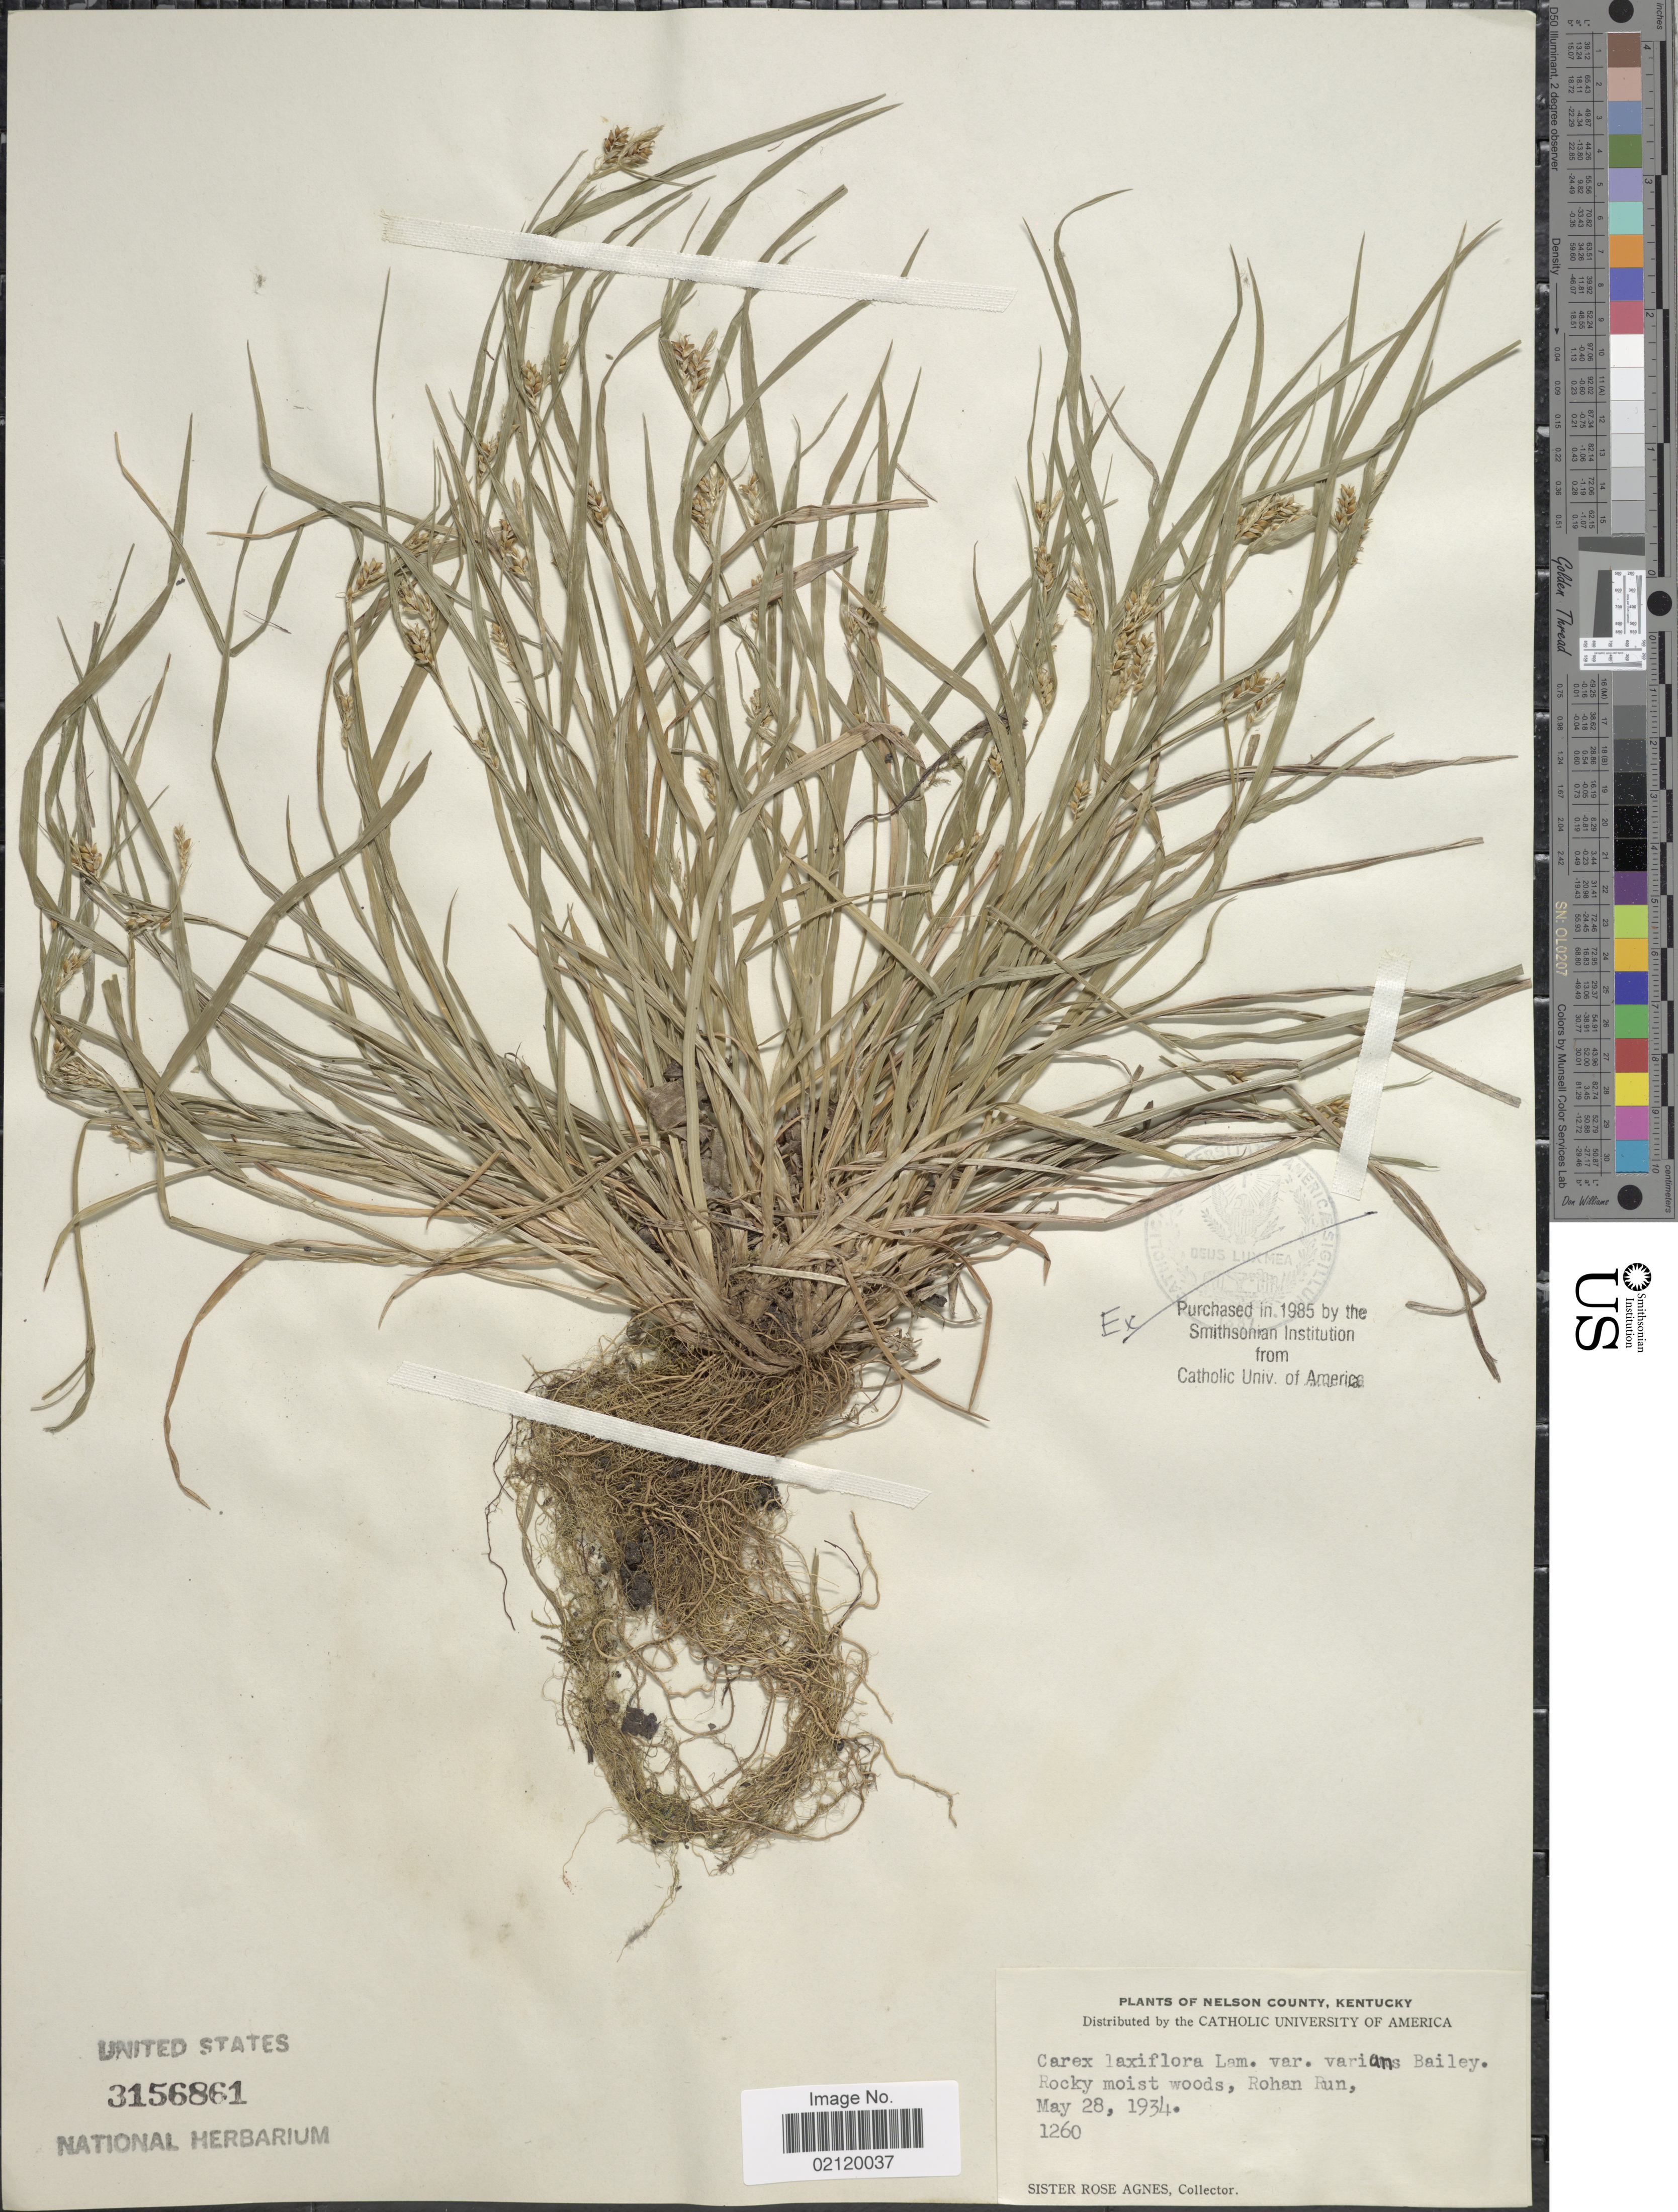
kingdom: Plantae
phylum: Tracheophyta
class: Liliopsida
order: Poales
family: Cyperaceae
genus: Carex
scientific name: Carex laxiflora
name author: Lam.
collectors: Sister Rose Agnes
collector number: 1260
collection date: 1934-05-28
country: United States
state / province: Kentucky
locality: Nelson County. Rocky moist woods, Rohan Run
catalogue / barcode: US 3156861